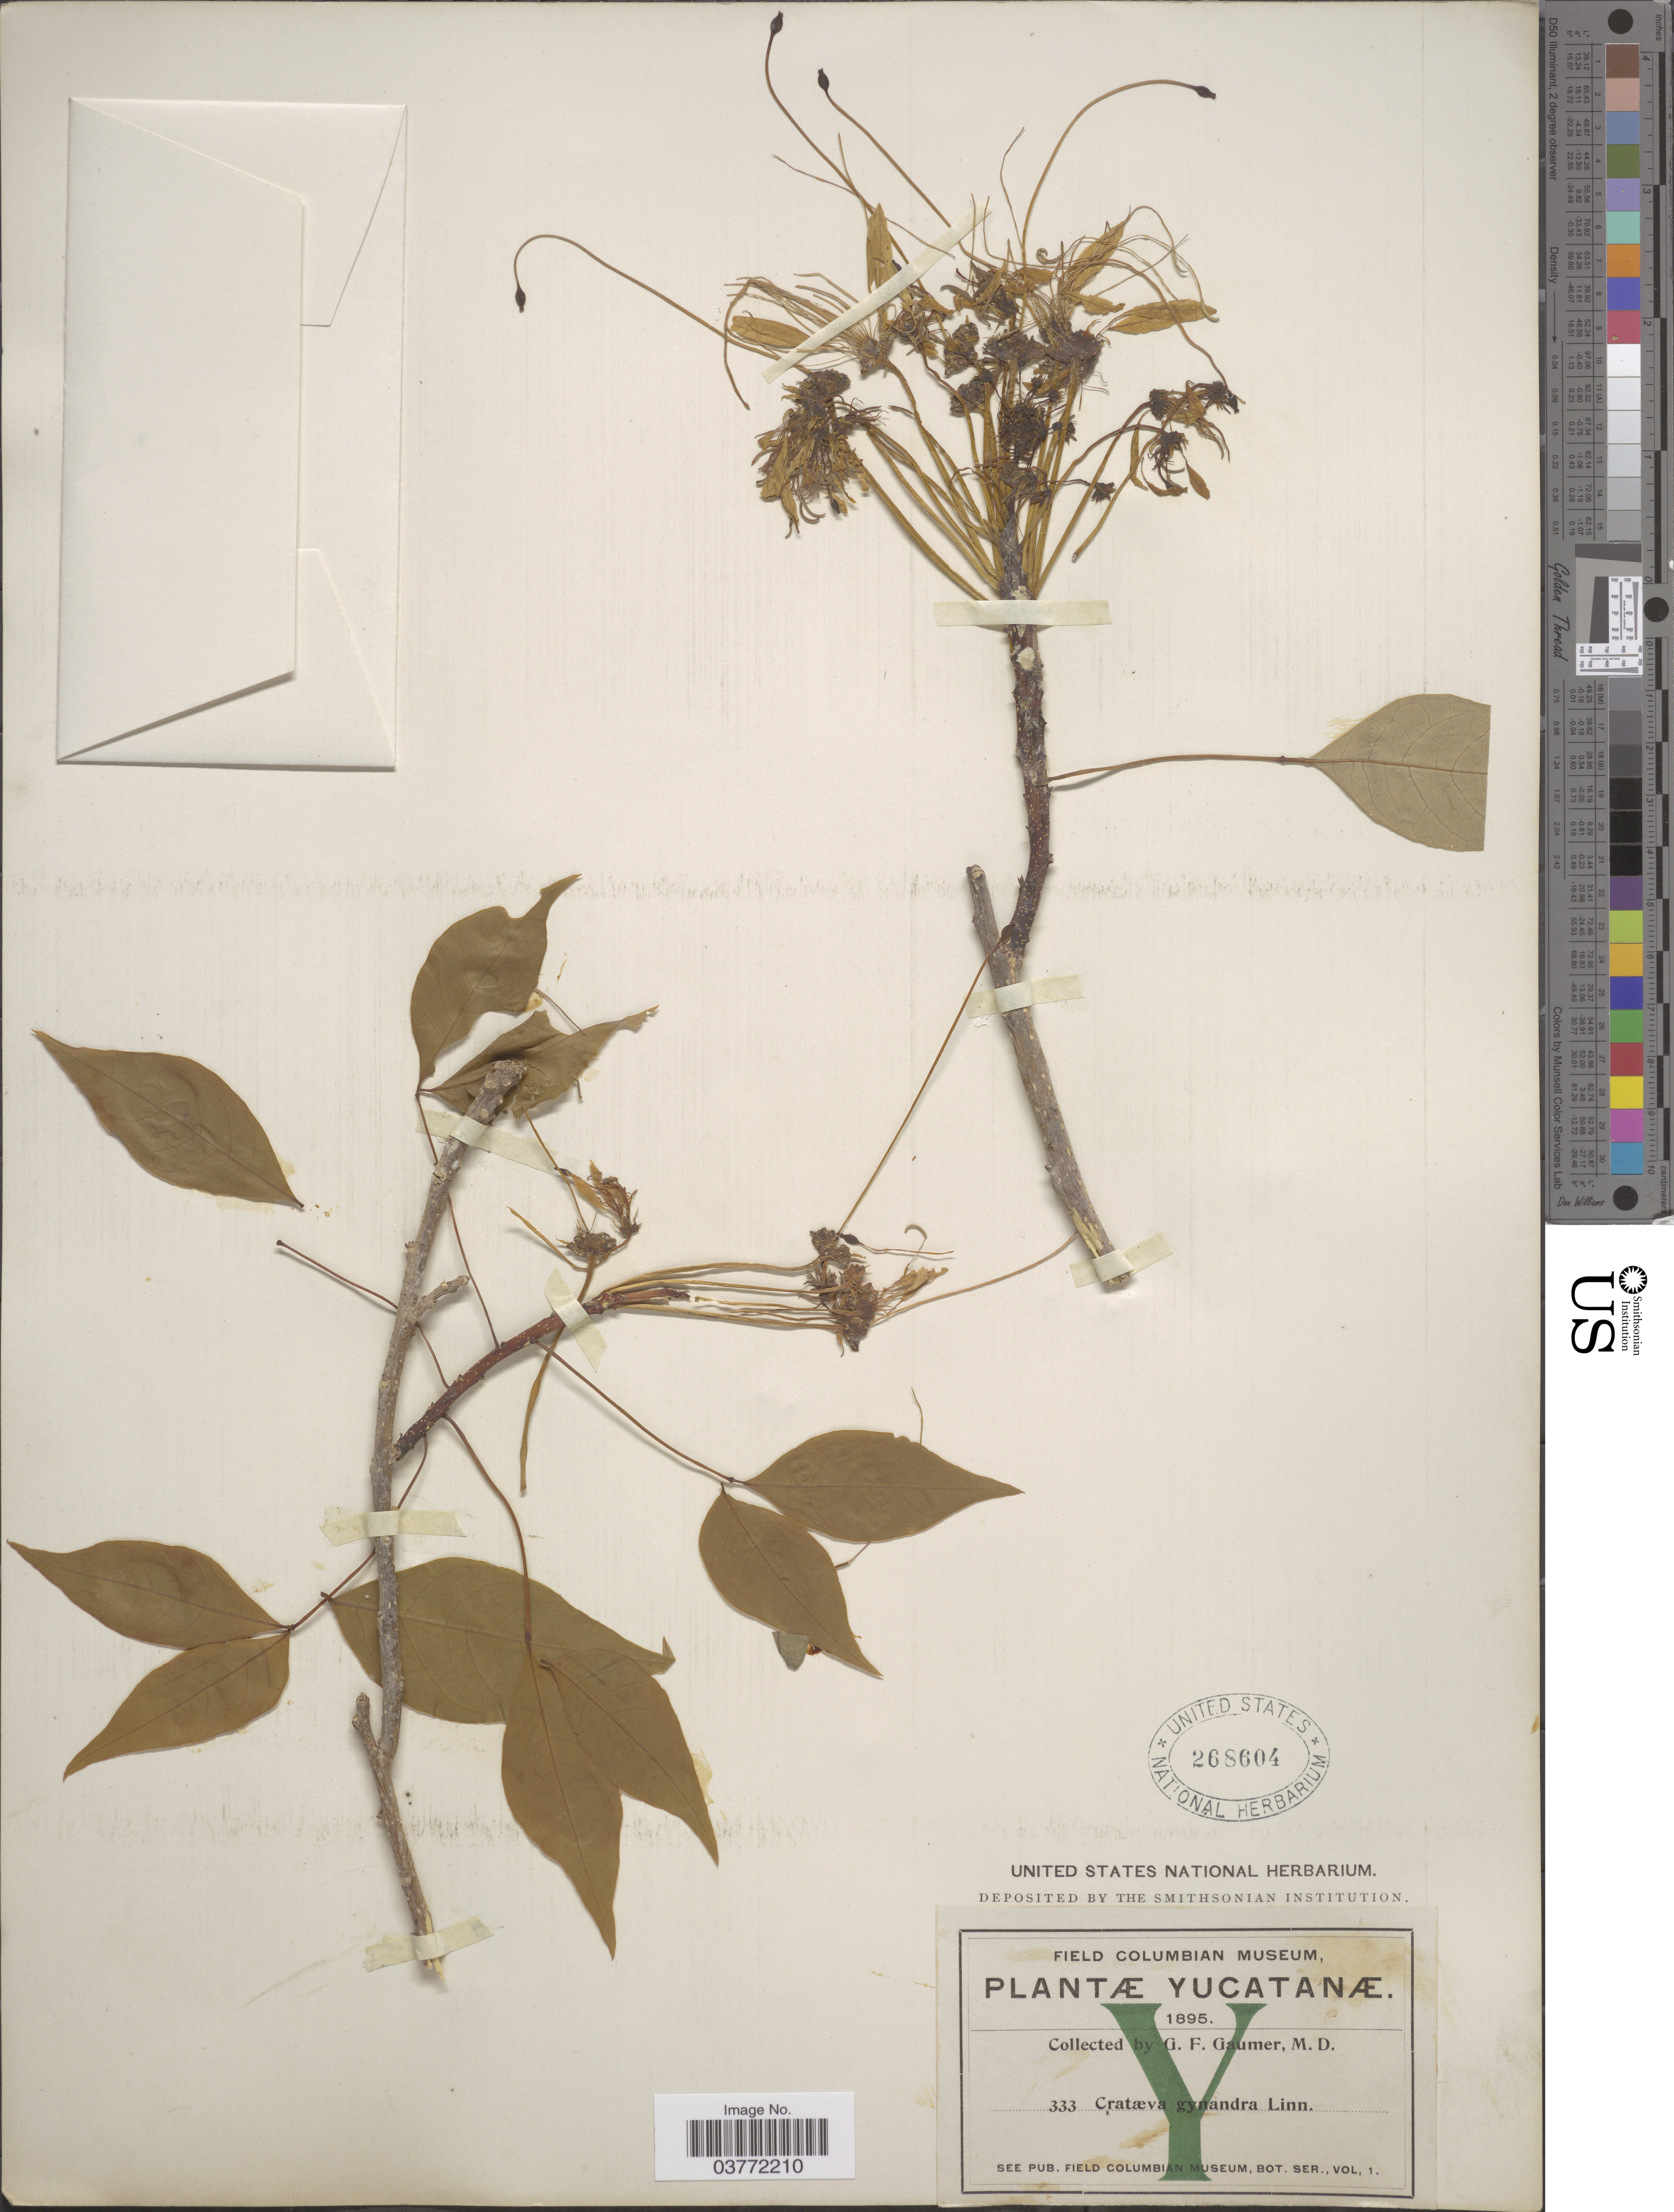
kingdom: Plantae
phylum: Tracheophyta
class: Magnoliopsida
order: Brassicales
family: Capparaceae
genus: Crateva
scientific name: Crateva tapia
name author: L.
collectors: G. F. Gaumer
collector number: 333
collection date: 1895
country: Mexico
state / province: Yucatán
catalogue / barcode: US 268604